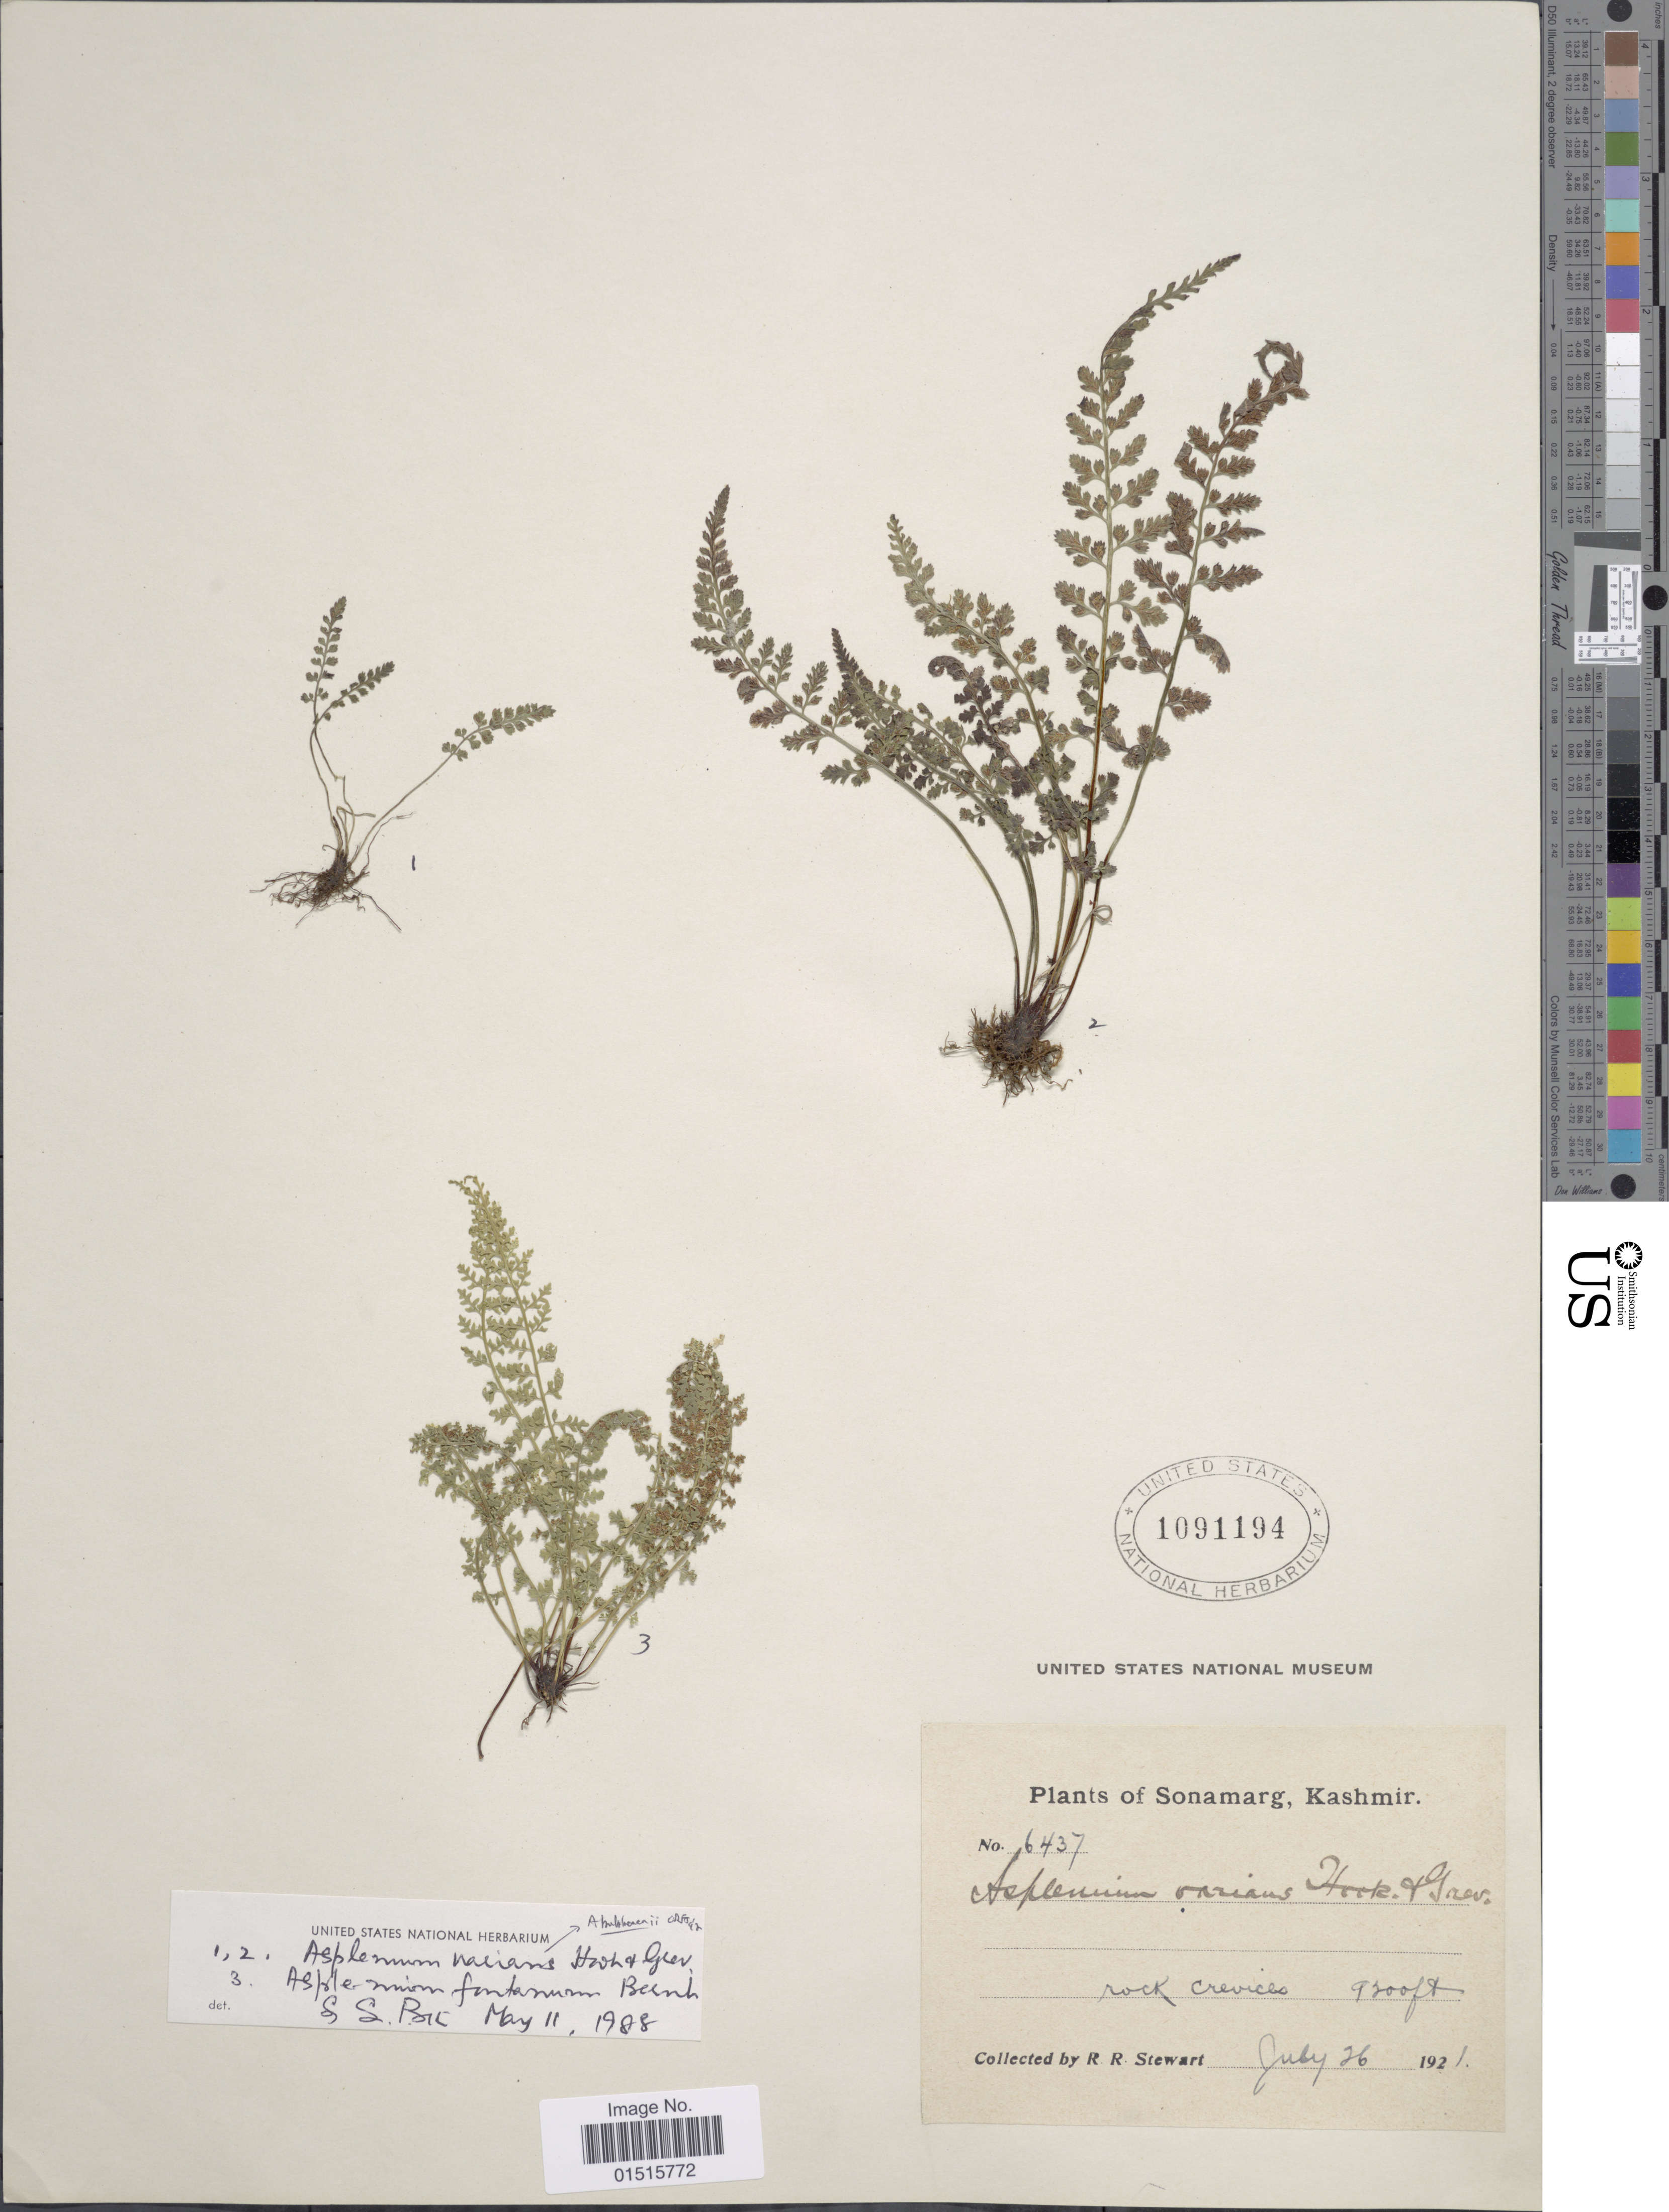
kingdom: Plantae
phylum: Tracheophyta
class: Polypodiopsida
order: Polypodiales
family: Aspleniaceae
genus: Asplenium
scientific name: Asplenium varians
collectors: R. R. Stewart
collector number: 6437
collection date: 1921-07-26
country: India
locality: Sonamarg, Kashmir.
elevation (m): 2804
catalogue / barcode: US 1091194